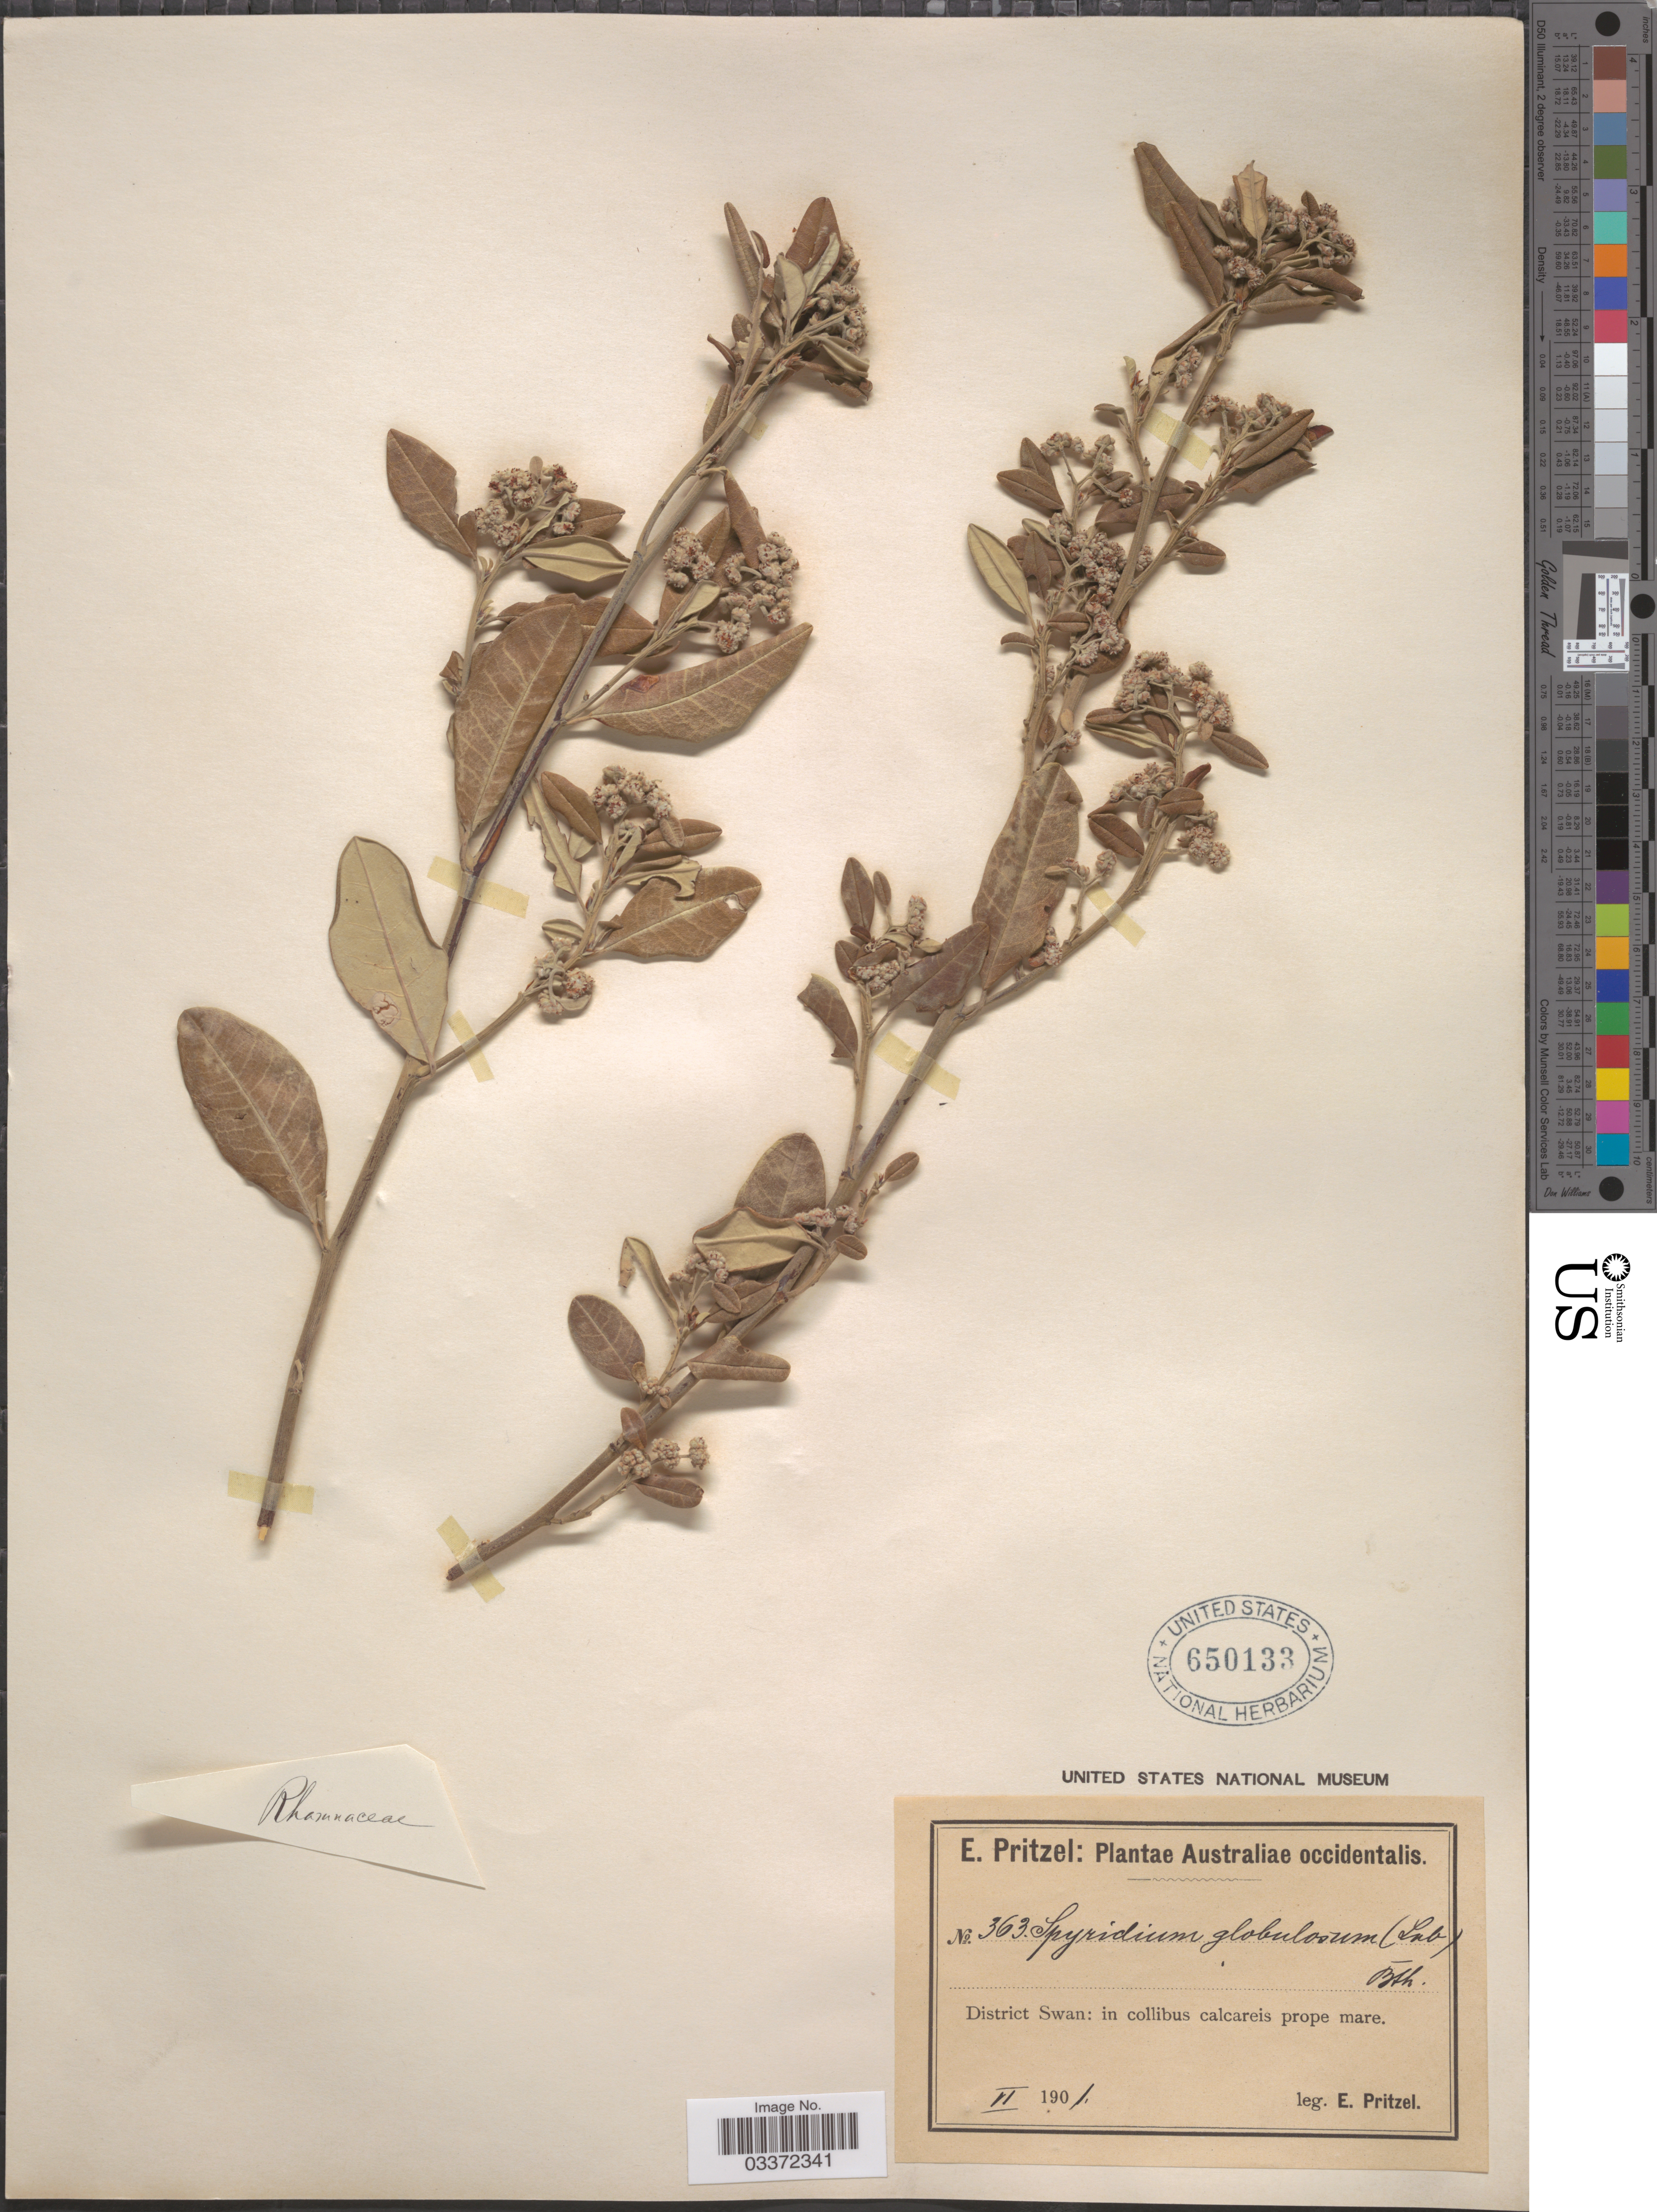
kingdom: Plantae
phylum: Tracheophyta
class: Magnoliopsida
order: Rosales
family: Rhamnaceae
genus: Spyridium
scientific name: Spyridium globulosum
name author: Benth.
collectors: E. G. Pritzel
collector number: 363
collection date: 1901-02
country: Australia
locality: Australiae occidentalis, District Swan: in collibus calcareis prope mar.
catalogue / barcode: US 650133